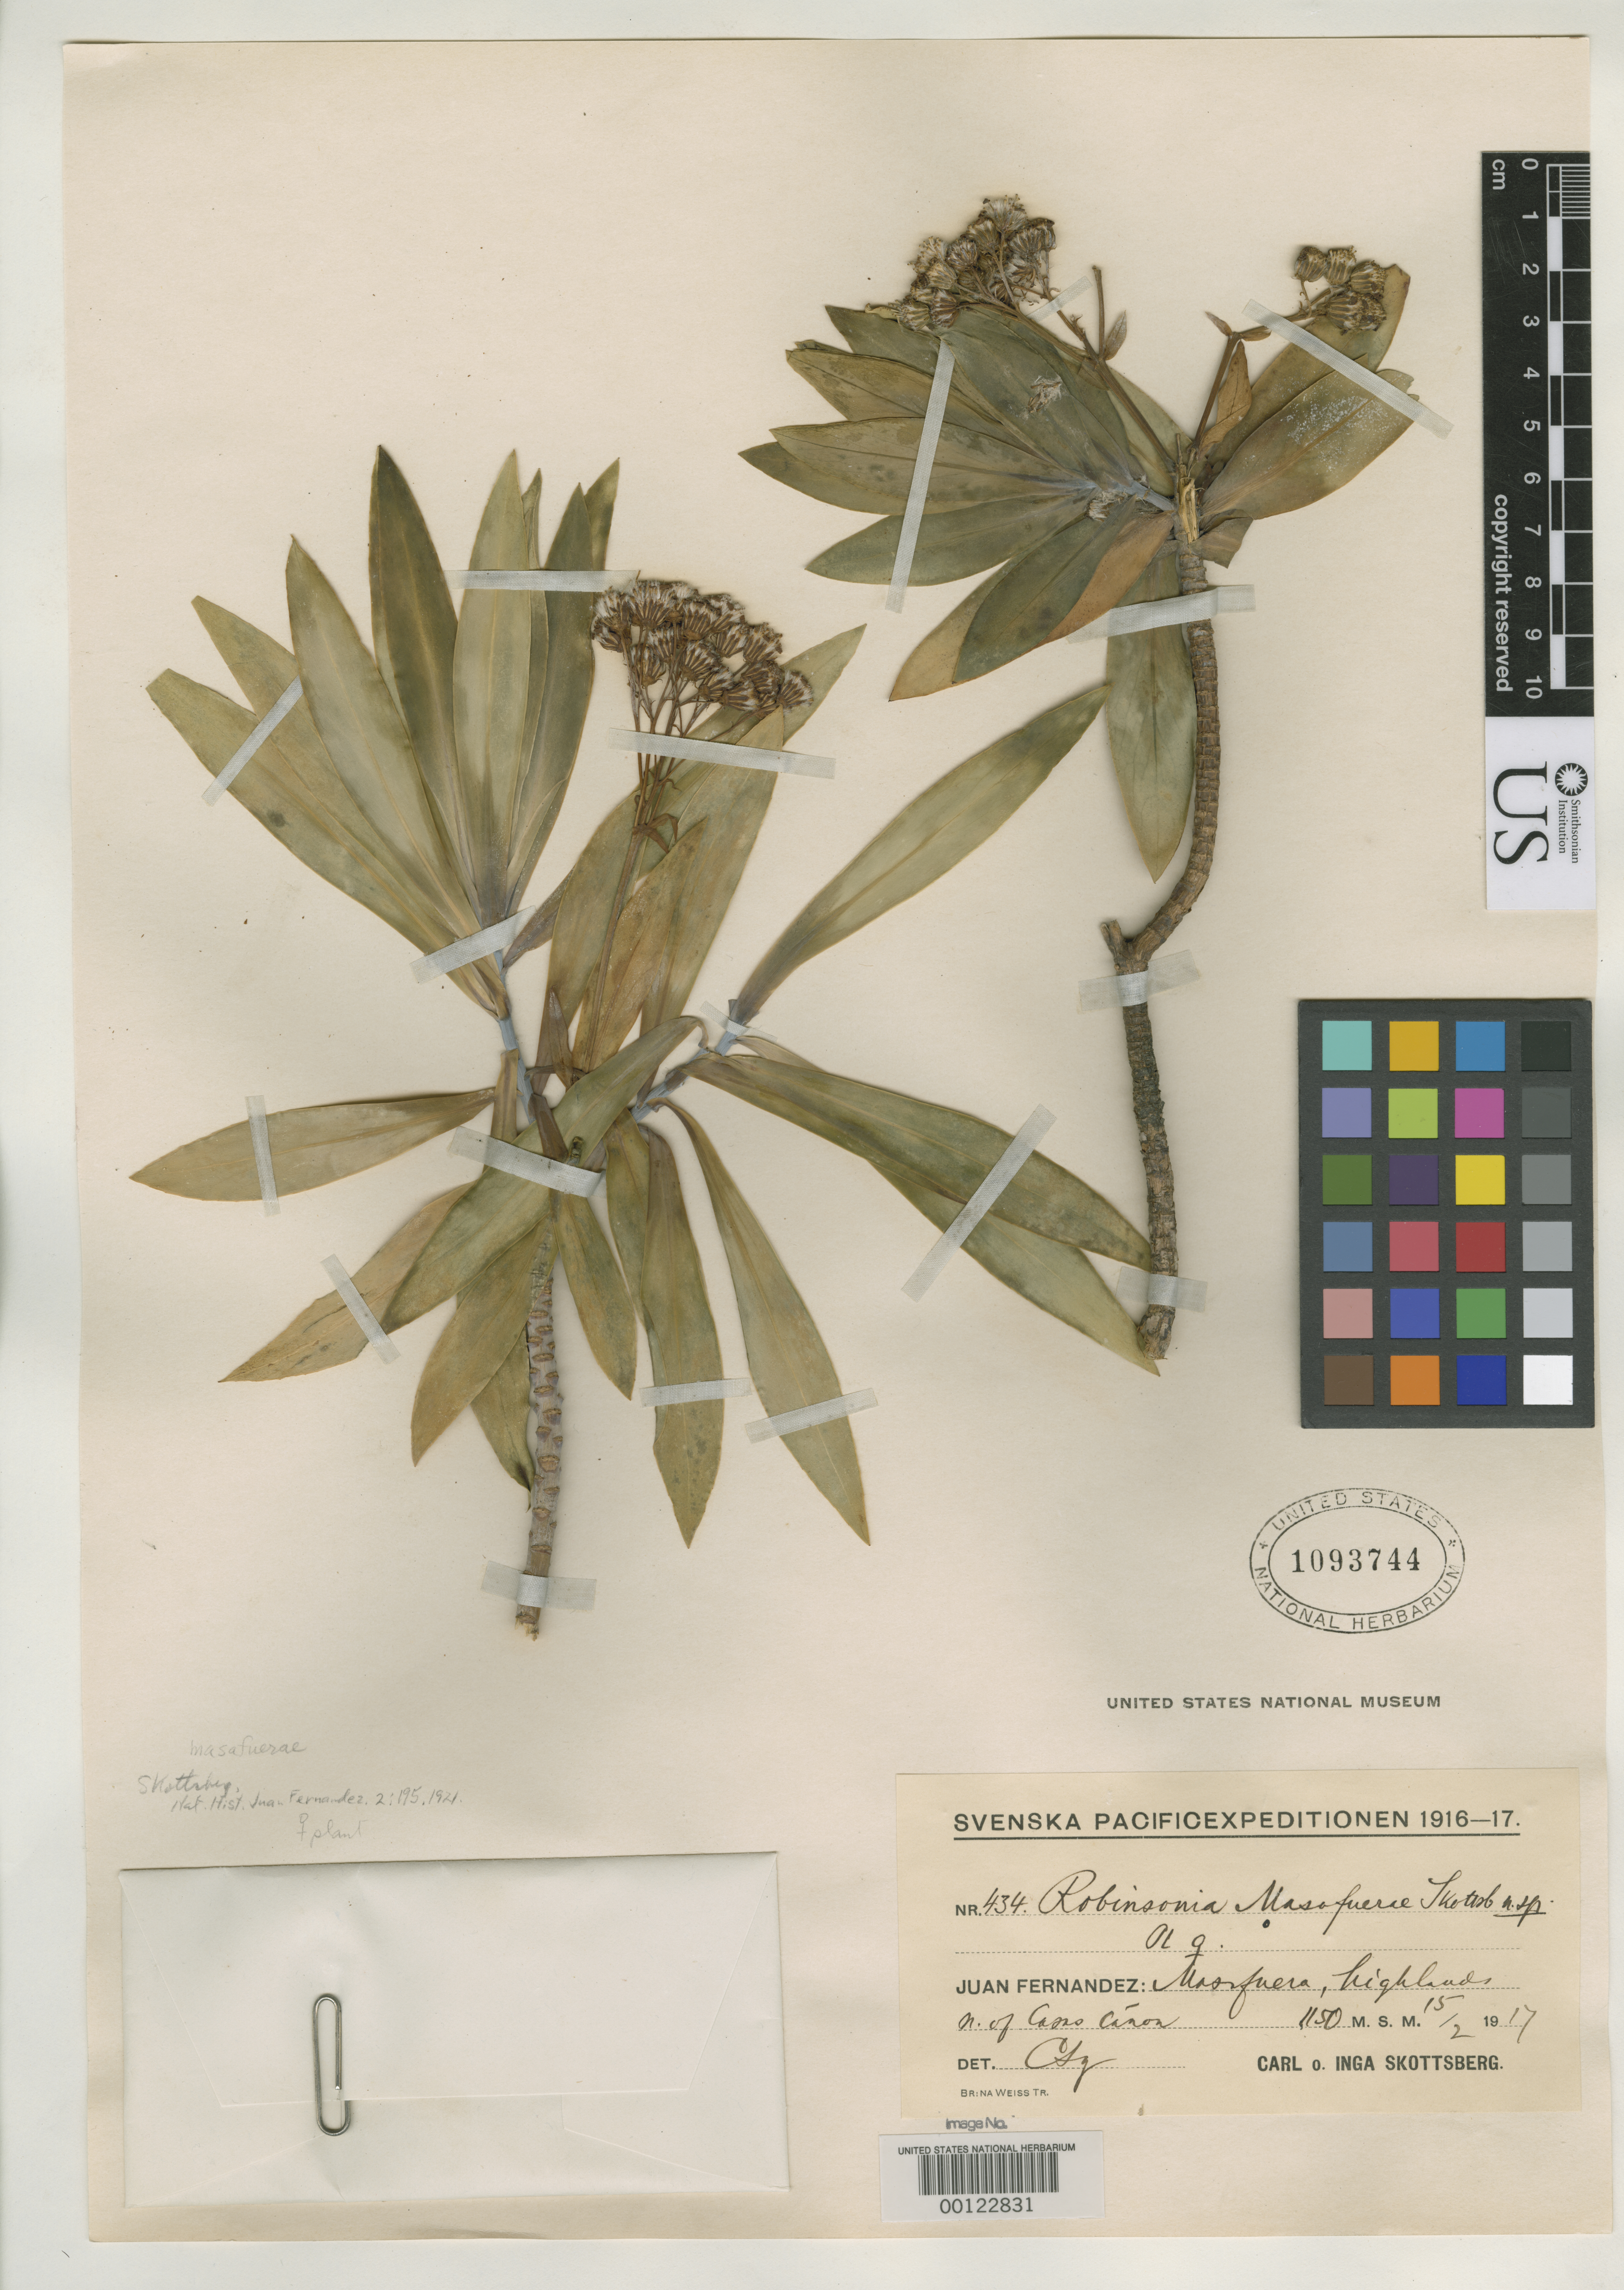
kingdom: Plantae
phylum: Tracheophyta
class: Magnoliopsida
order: Asterales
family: Asteraceae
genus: Robinsonia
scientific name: Robinsonia masafuerae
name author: Skottsb.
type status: Syntype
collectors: C. Skottsberg & I. Skottsberg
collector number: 434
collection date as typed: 15 Feb 1917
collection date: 1917-02-15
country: Chile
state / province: Valparaíso (V)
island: Isla Más Afuera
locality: Casas Canon.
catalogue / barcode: US 1093744